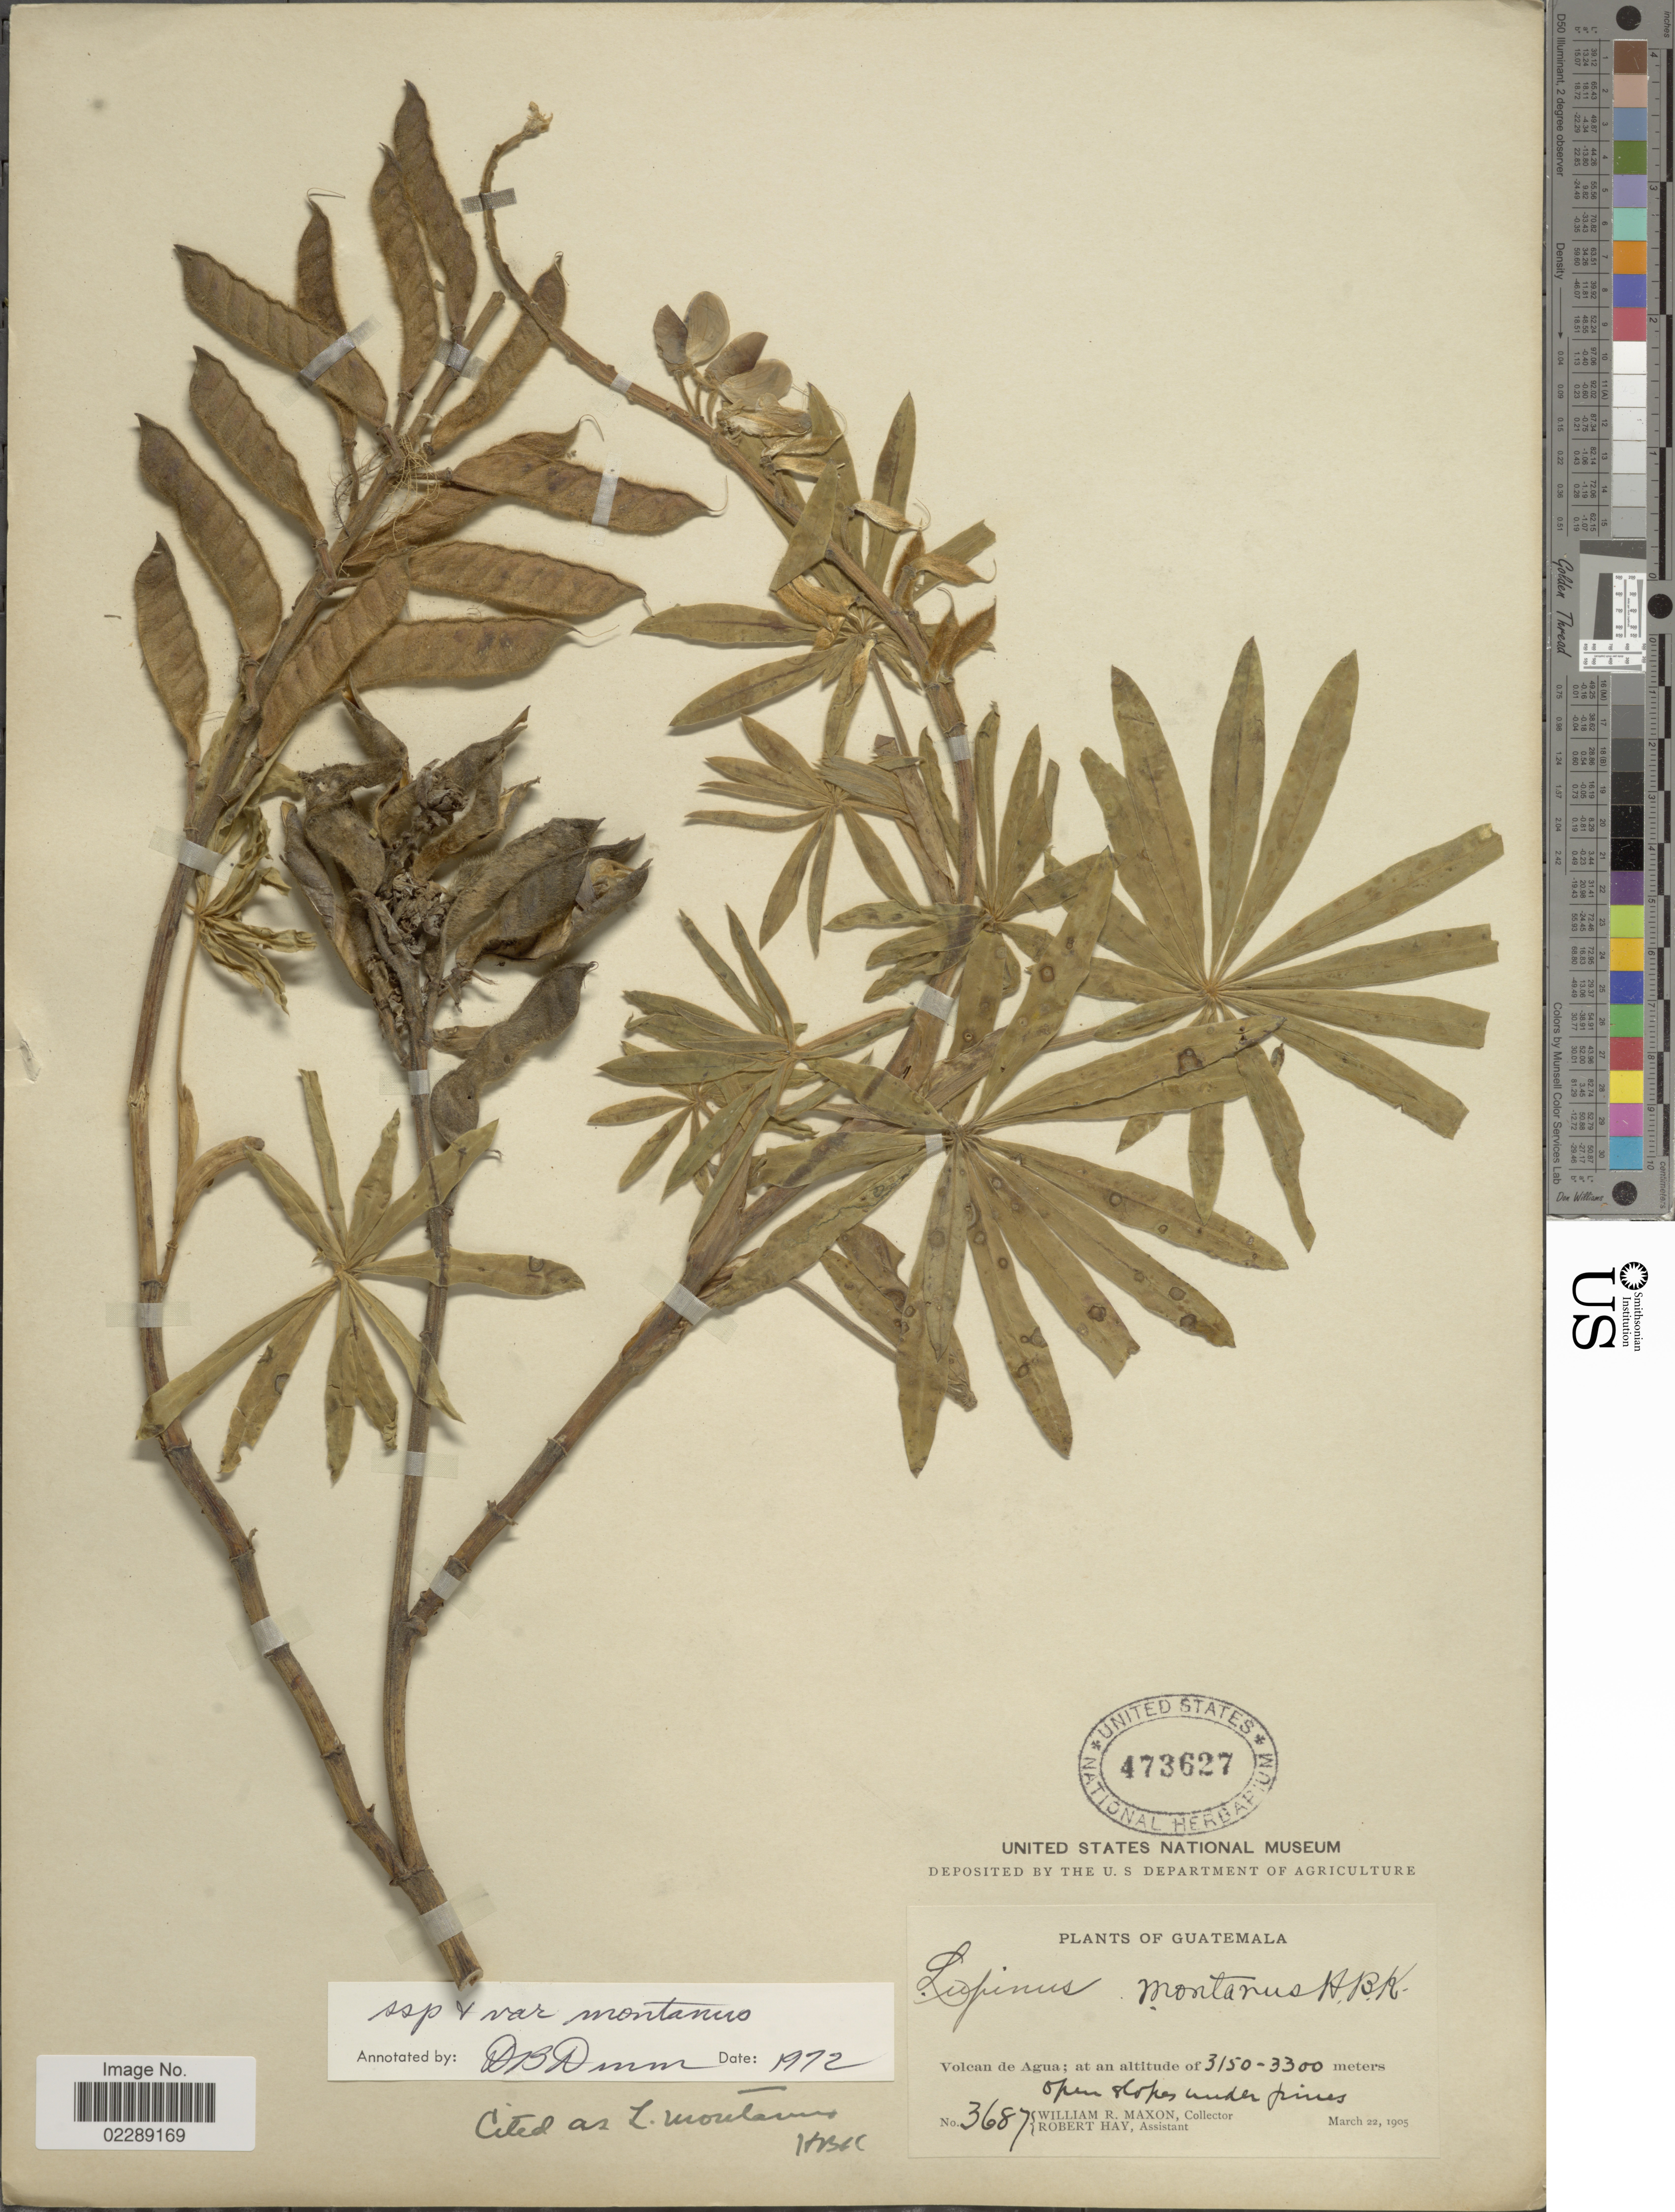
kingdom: Plantae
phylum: Tracheophyta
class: Magnoliopsida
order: Fabales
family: Fabaceae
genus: Lupinus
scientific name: Lupinus montanus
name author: Kunth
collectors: W. R. Maxon & R. H. Hay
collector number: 3687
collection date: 1905-03-22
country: Guatemala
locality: Volcan de Agua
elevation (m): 3150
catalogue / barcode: US 473627